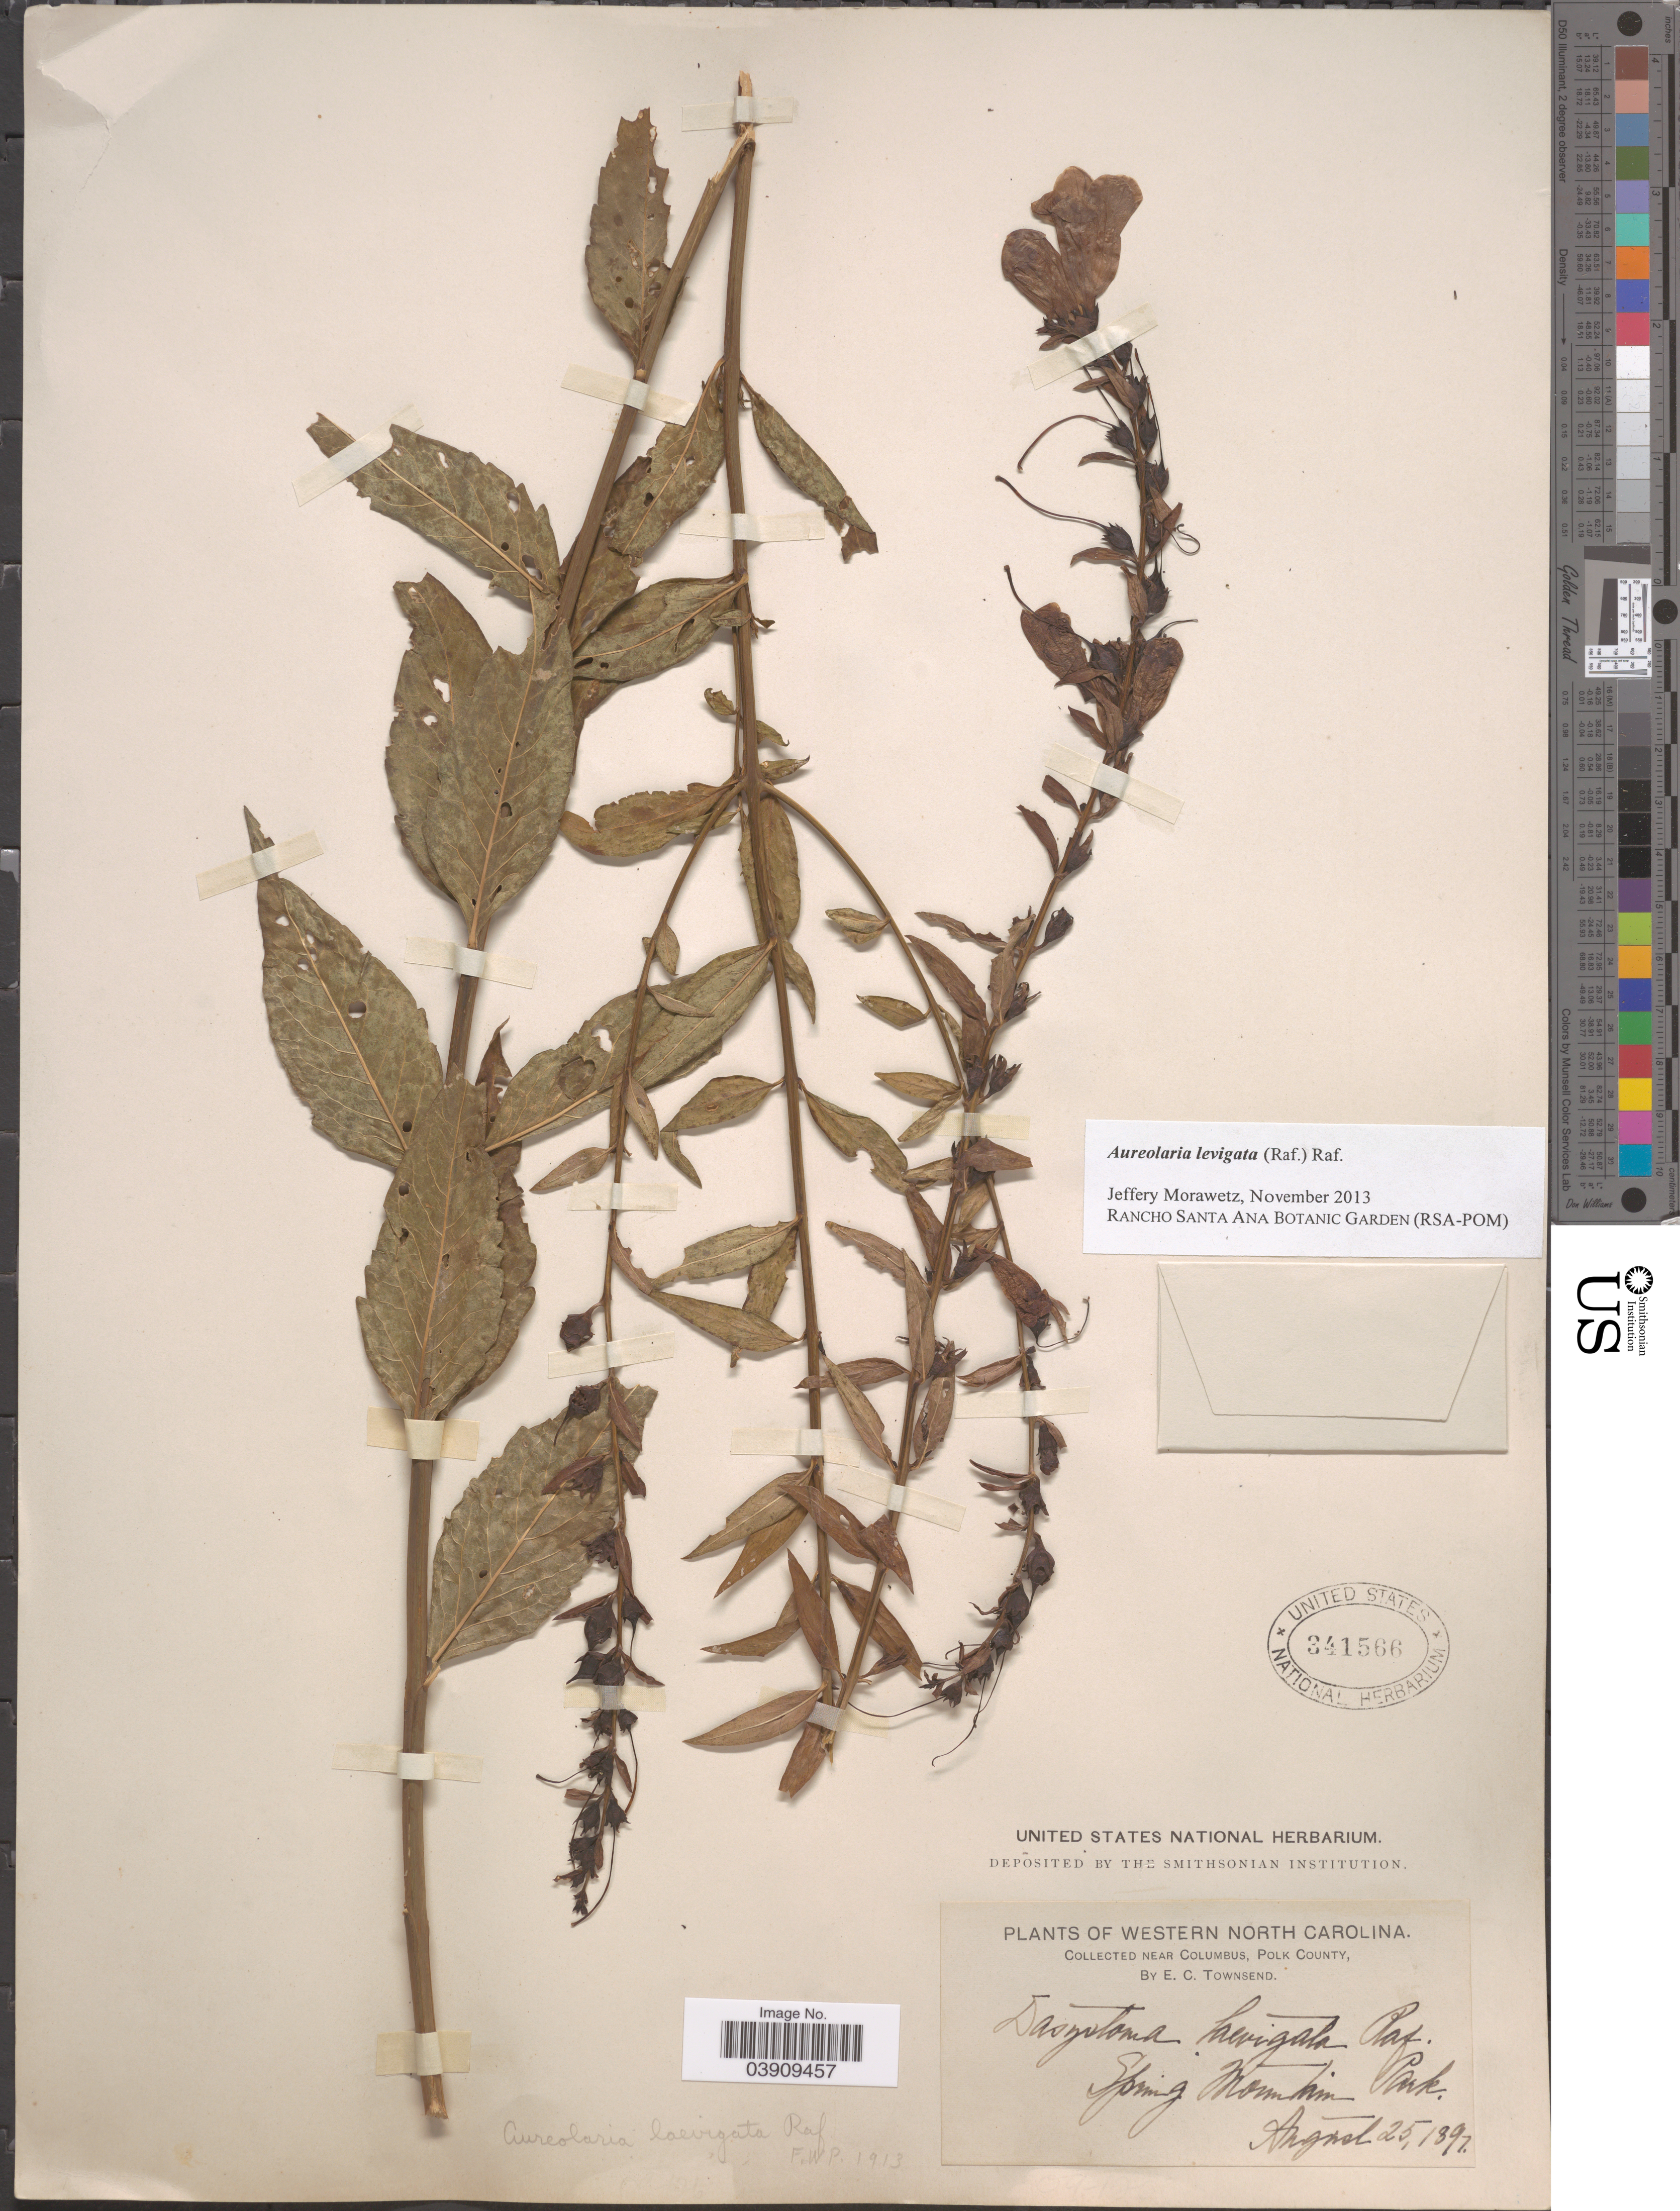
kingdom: Plantae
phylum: Tracheophyta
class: Magnoliopsida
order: Lamiales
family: Orobanchaceae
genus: Aureolaria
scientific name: Aureolaria laevigata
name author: (Raf.) Raf.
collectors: E. C. Townsend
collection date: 1897-08-25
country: United States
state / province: North Carolina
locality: Western North Carolina. Near Columbus, Polk County. Spring Mountain Park.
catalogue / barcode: US 341566